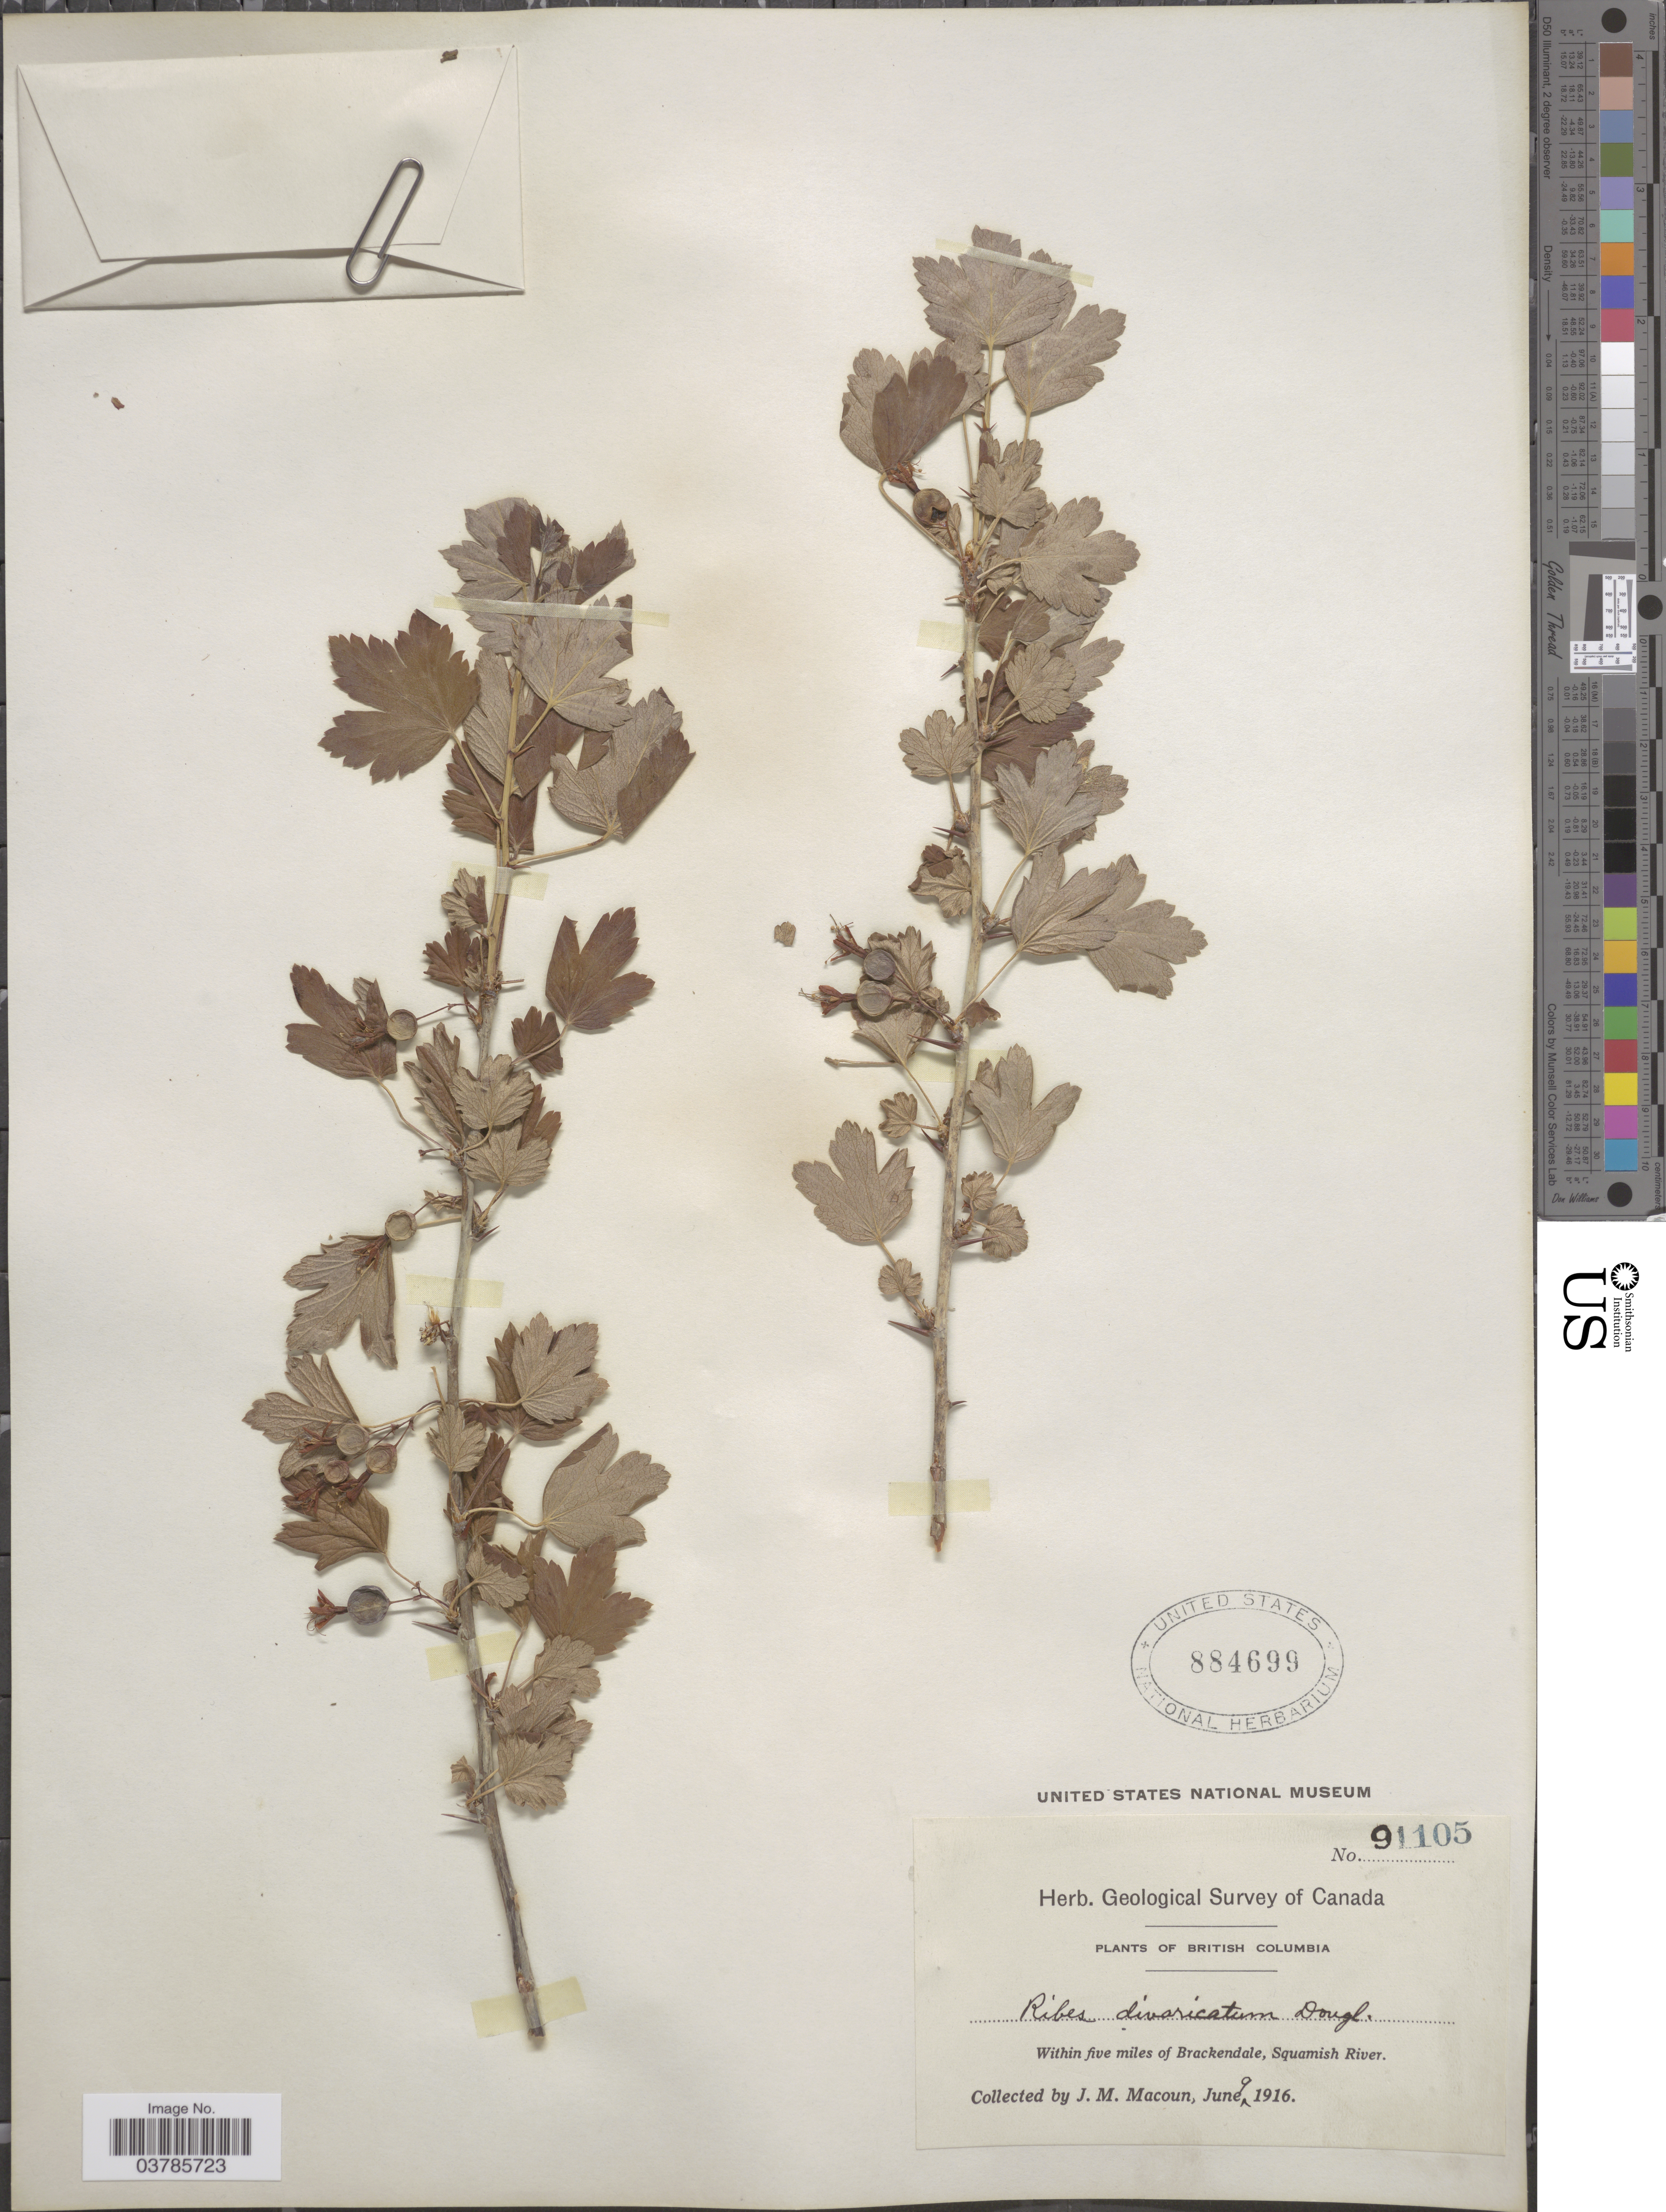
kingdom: Plantae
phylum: Tracheophyta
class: Magnoliopsida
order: Saxifragales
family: Grossulariaceae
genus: Ribes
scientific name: Ribes divaricatum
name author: Douglas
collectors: J. M. Macoun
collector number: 91105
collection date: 1916-06-09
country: Canada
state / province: British Columbia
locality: Within five miles of Brackendale, Squamish River.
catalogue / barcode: US 884699